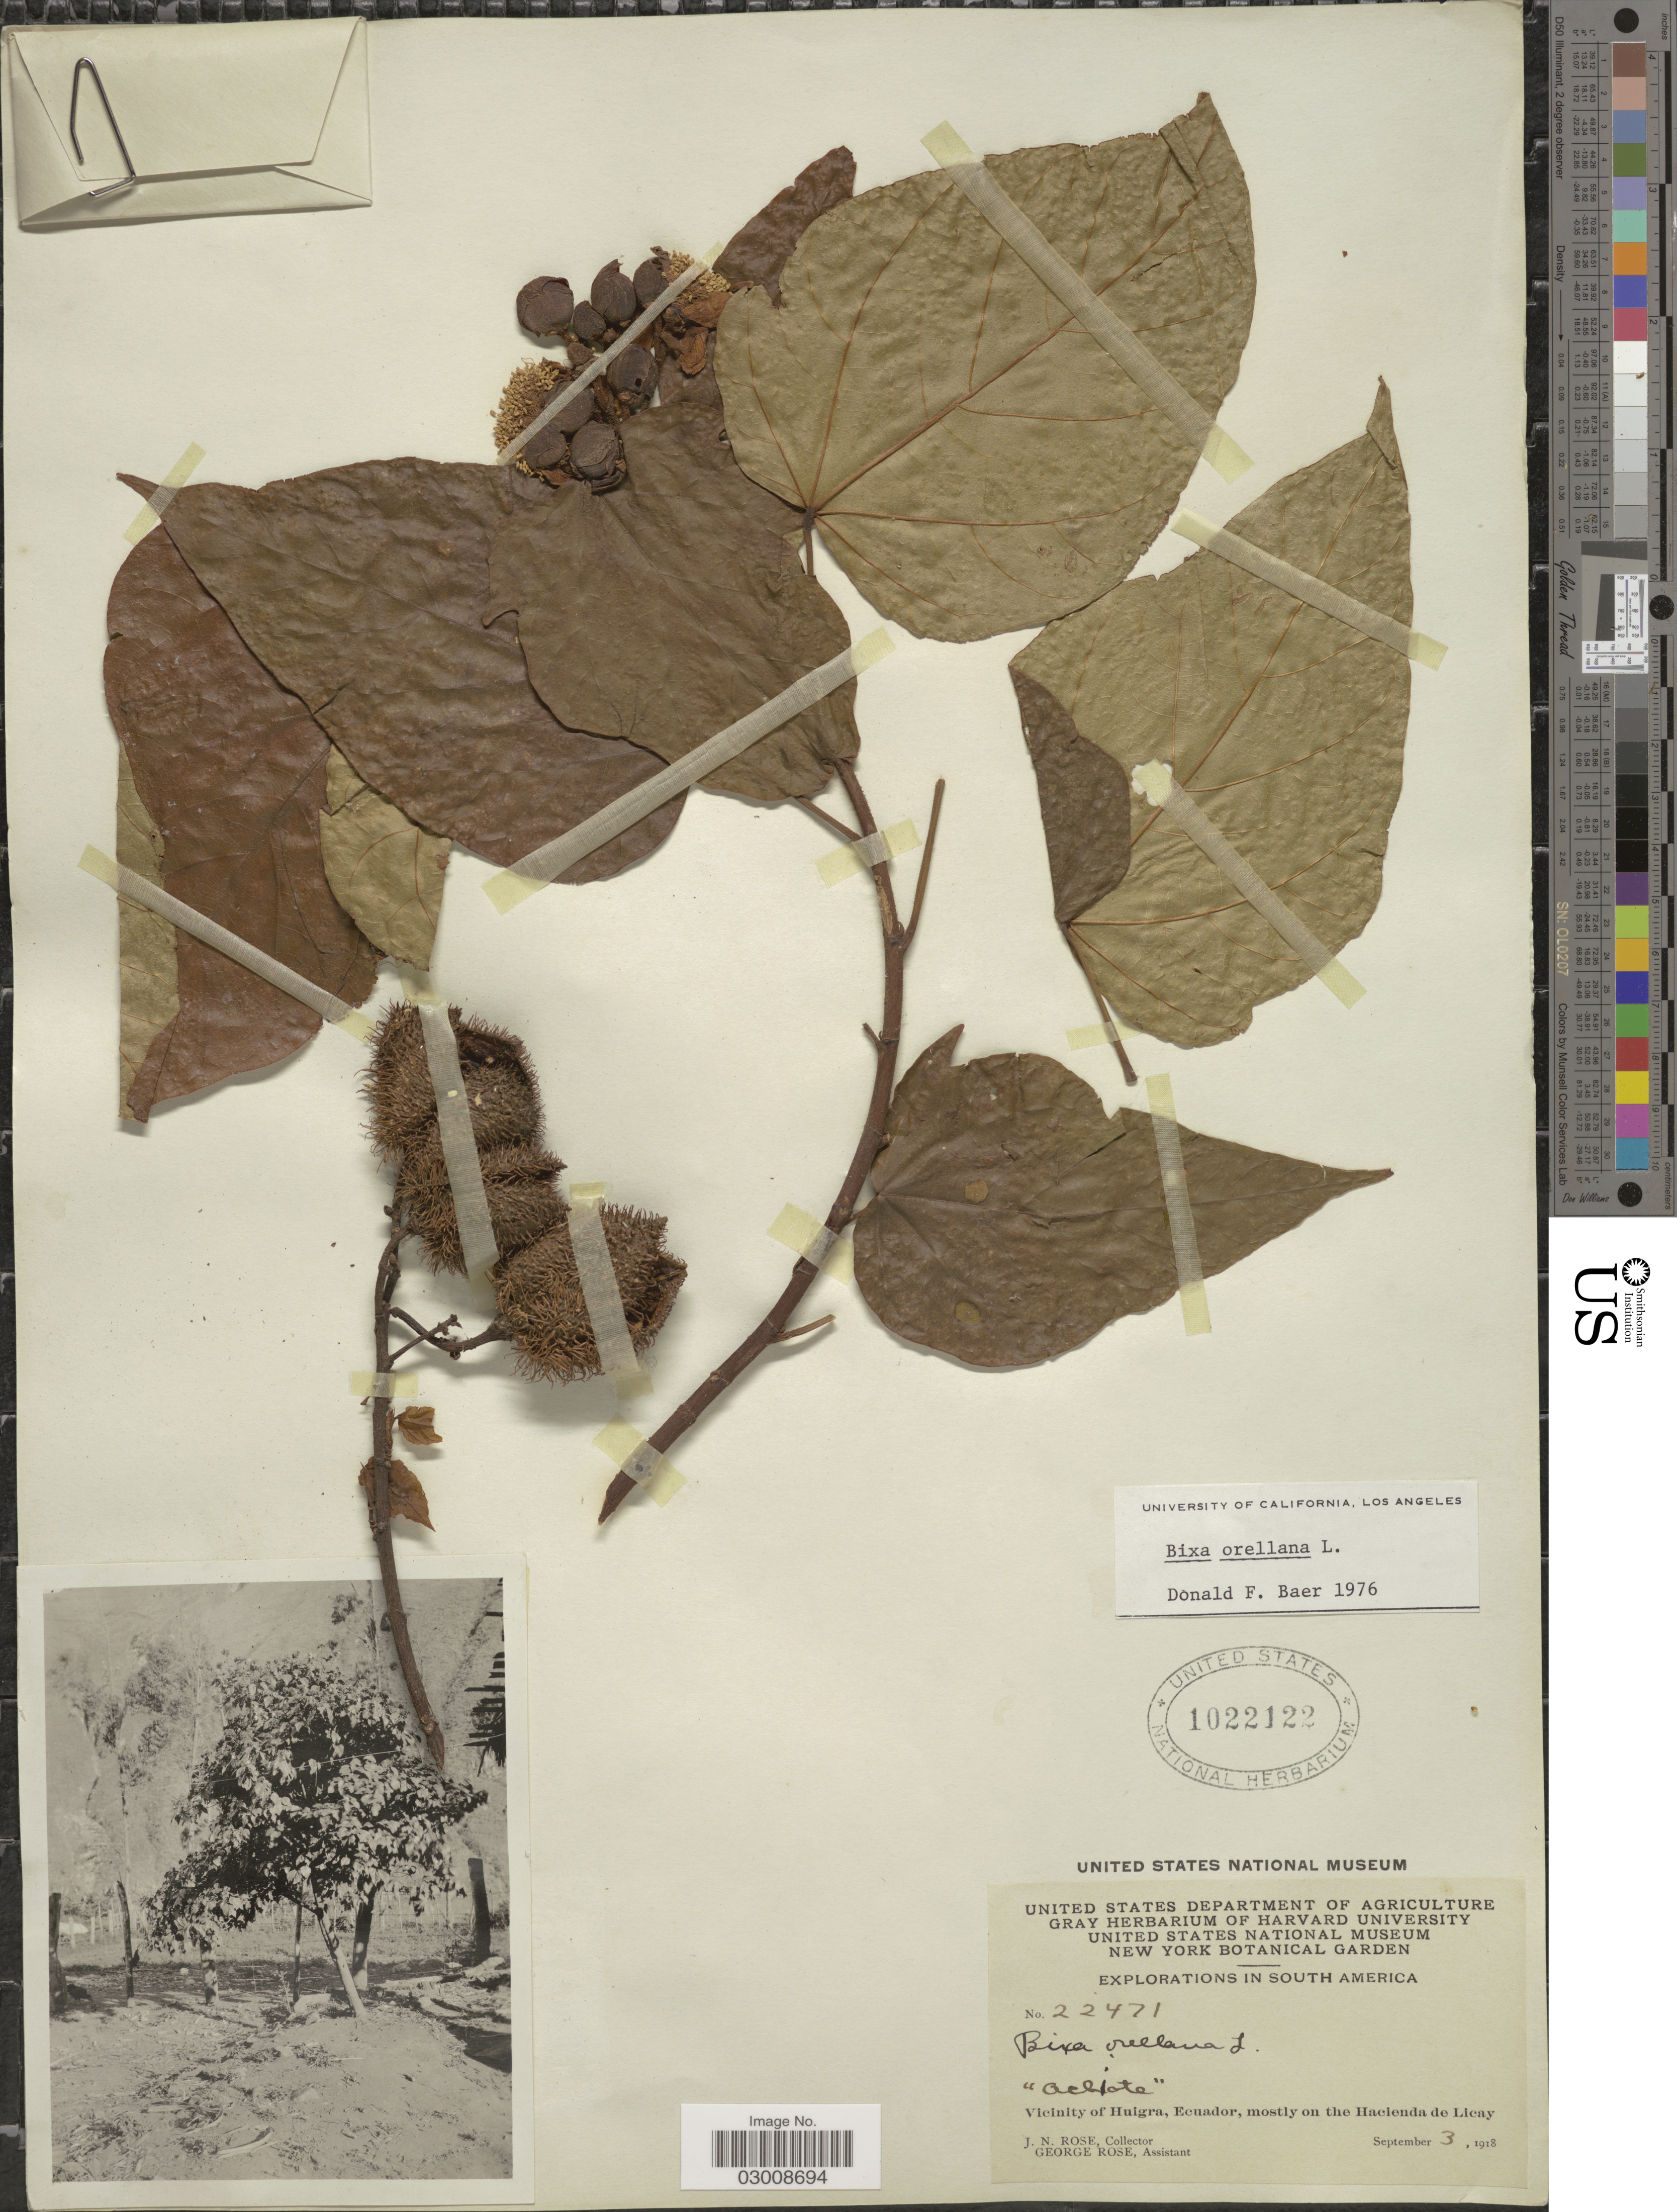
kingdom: Plantae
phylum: Tracheophyta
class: Magnoliopsida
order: Malvales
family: Bixaceae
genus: Bixa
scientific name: Bixa orellana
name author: L.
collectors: J. N. Rose & G. Rose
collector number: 22471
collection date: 1918-09-03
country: Ecuador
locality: Vicinity of Huigra, Ecuador, mostly on the Hacienda de Licay.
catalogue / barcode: US 1022122